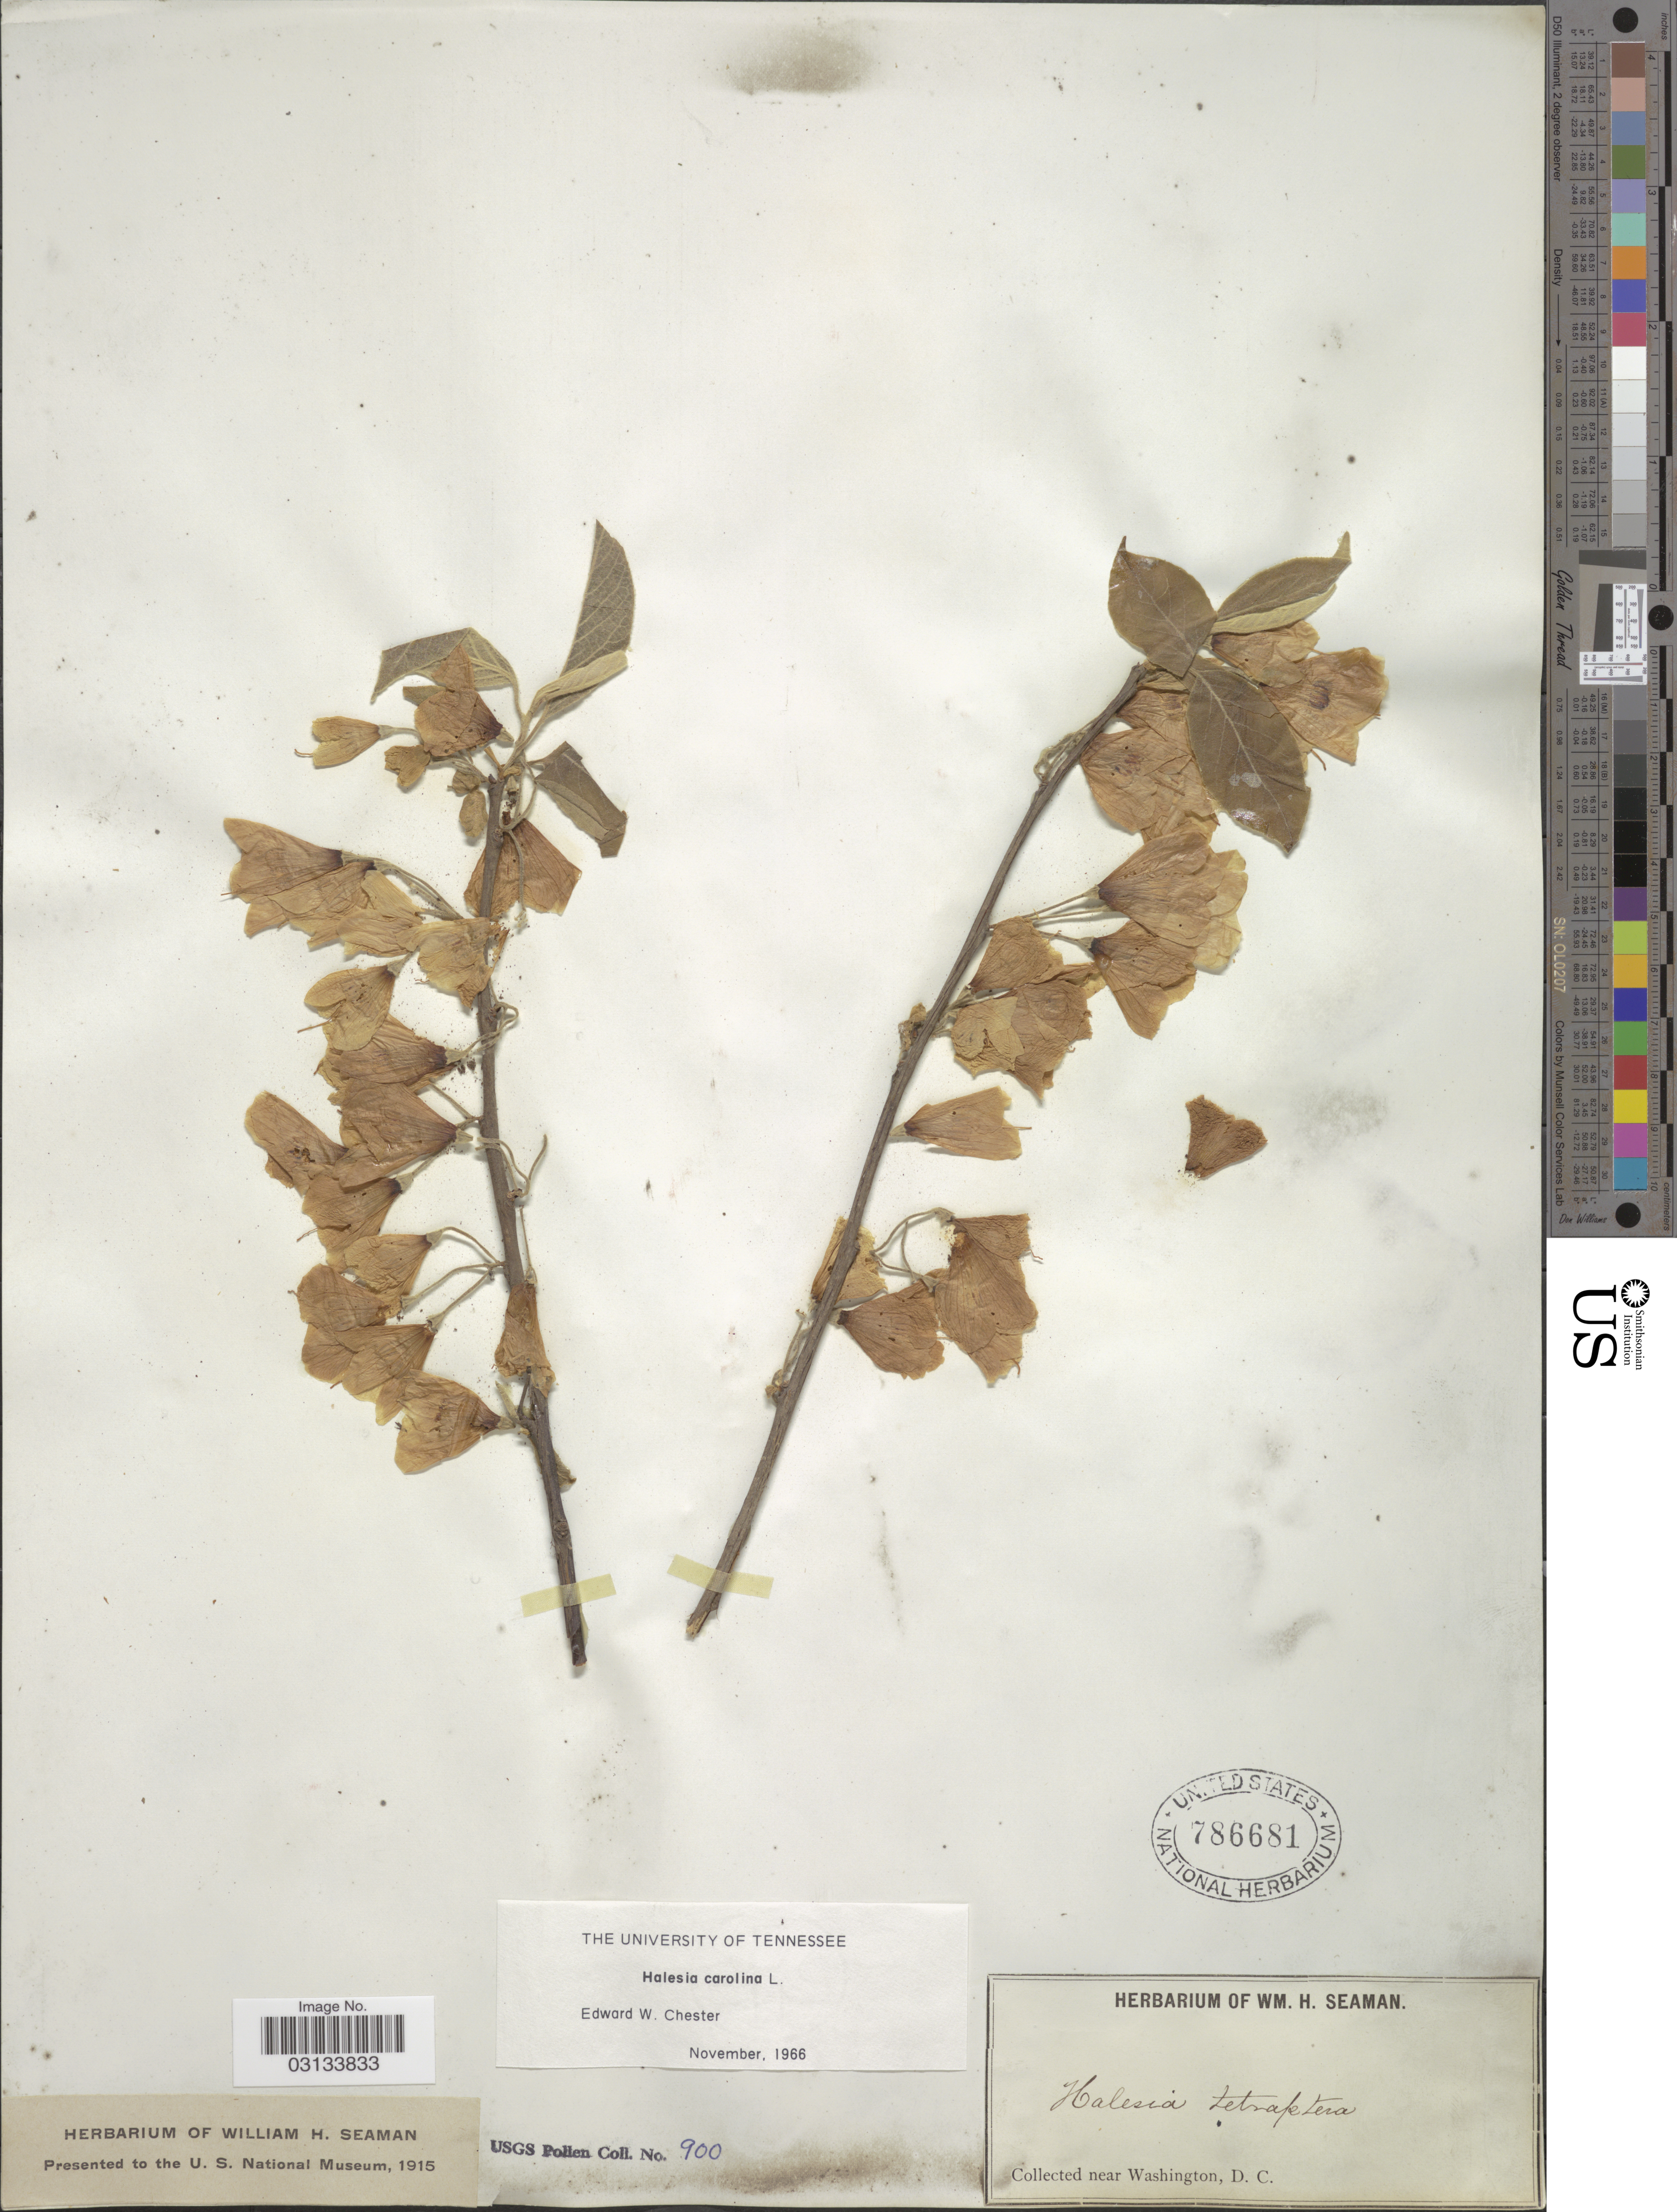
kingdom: Plantae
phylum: Tracheophyta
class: Magnoliopsida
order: Ericales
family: Styracaceae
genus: Halesia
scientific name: Halesia carolina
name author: L.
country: United States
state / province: District of Columbia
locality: Near Washington, D. C.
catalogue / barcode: US 786681